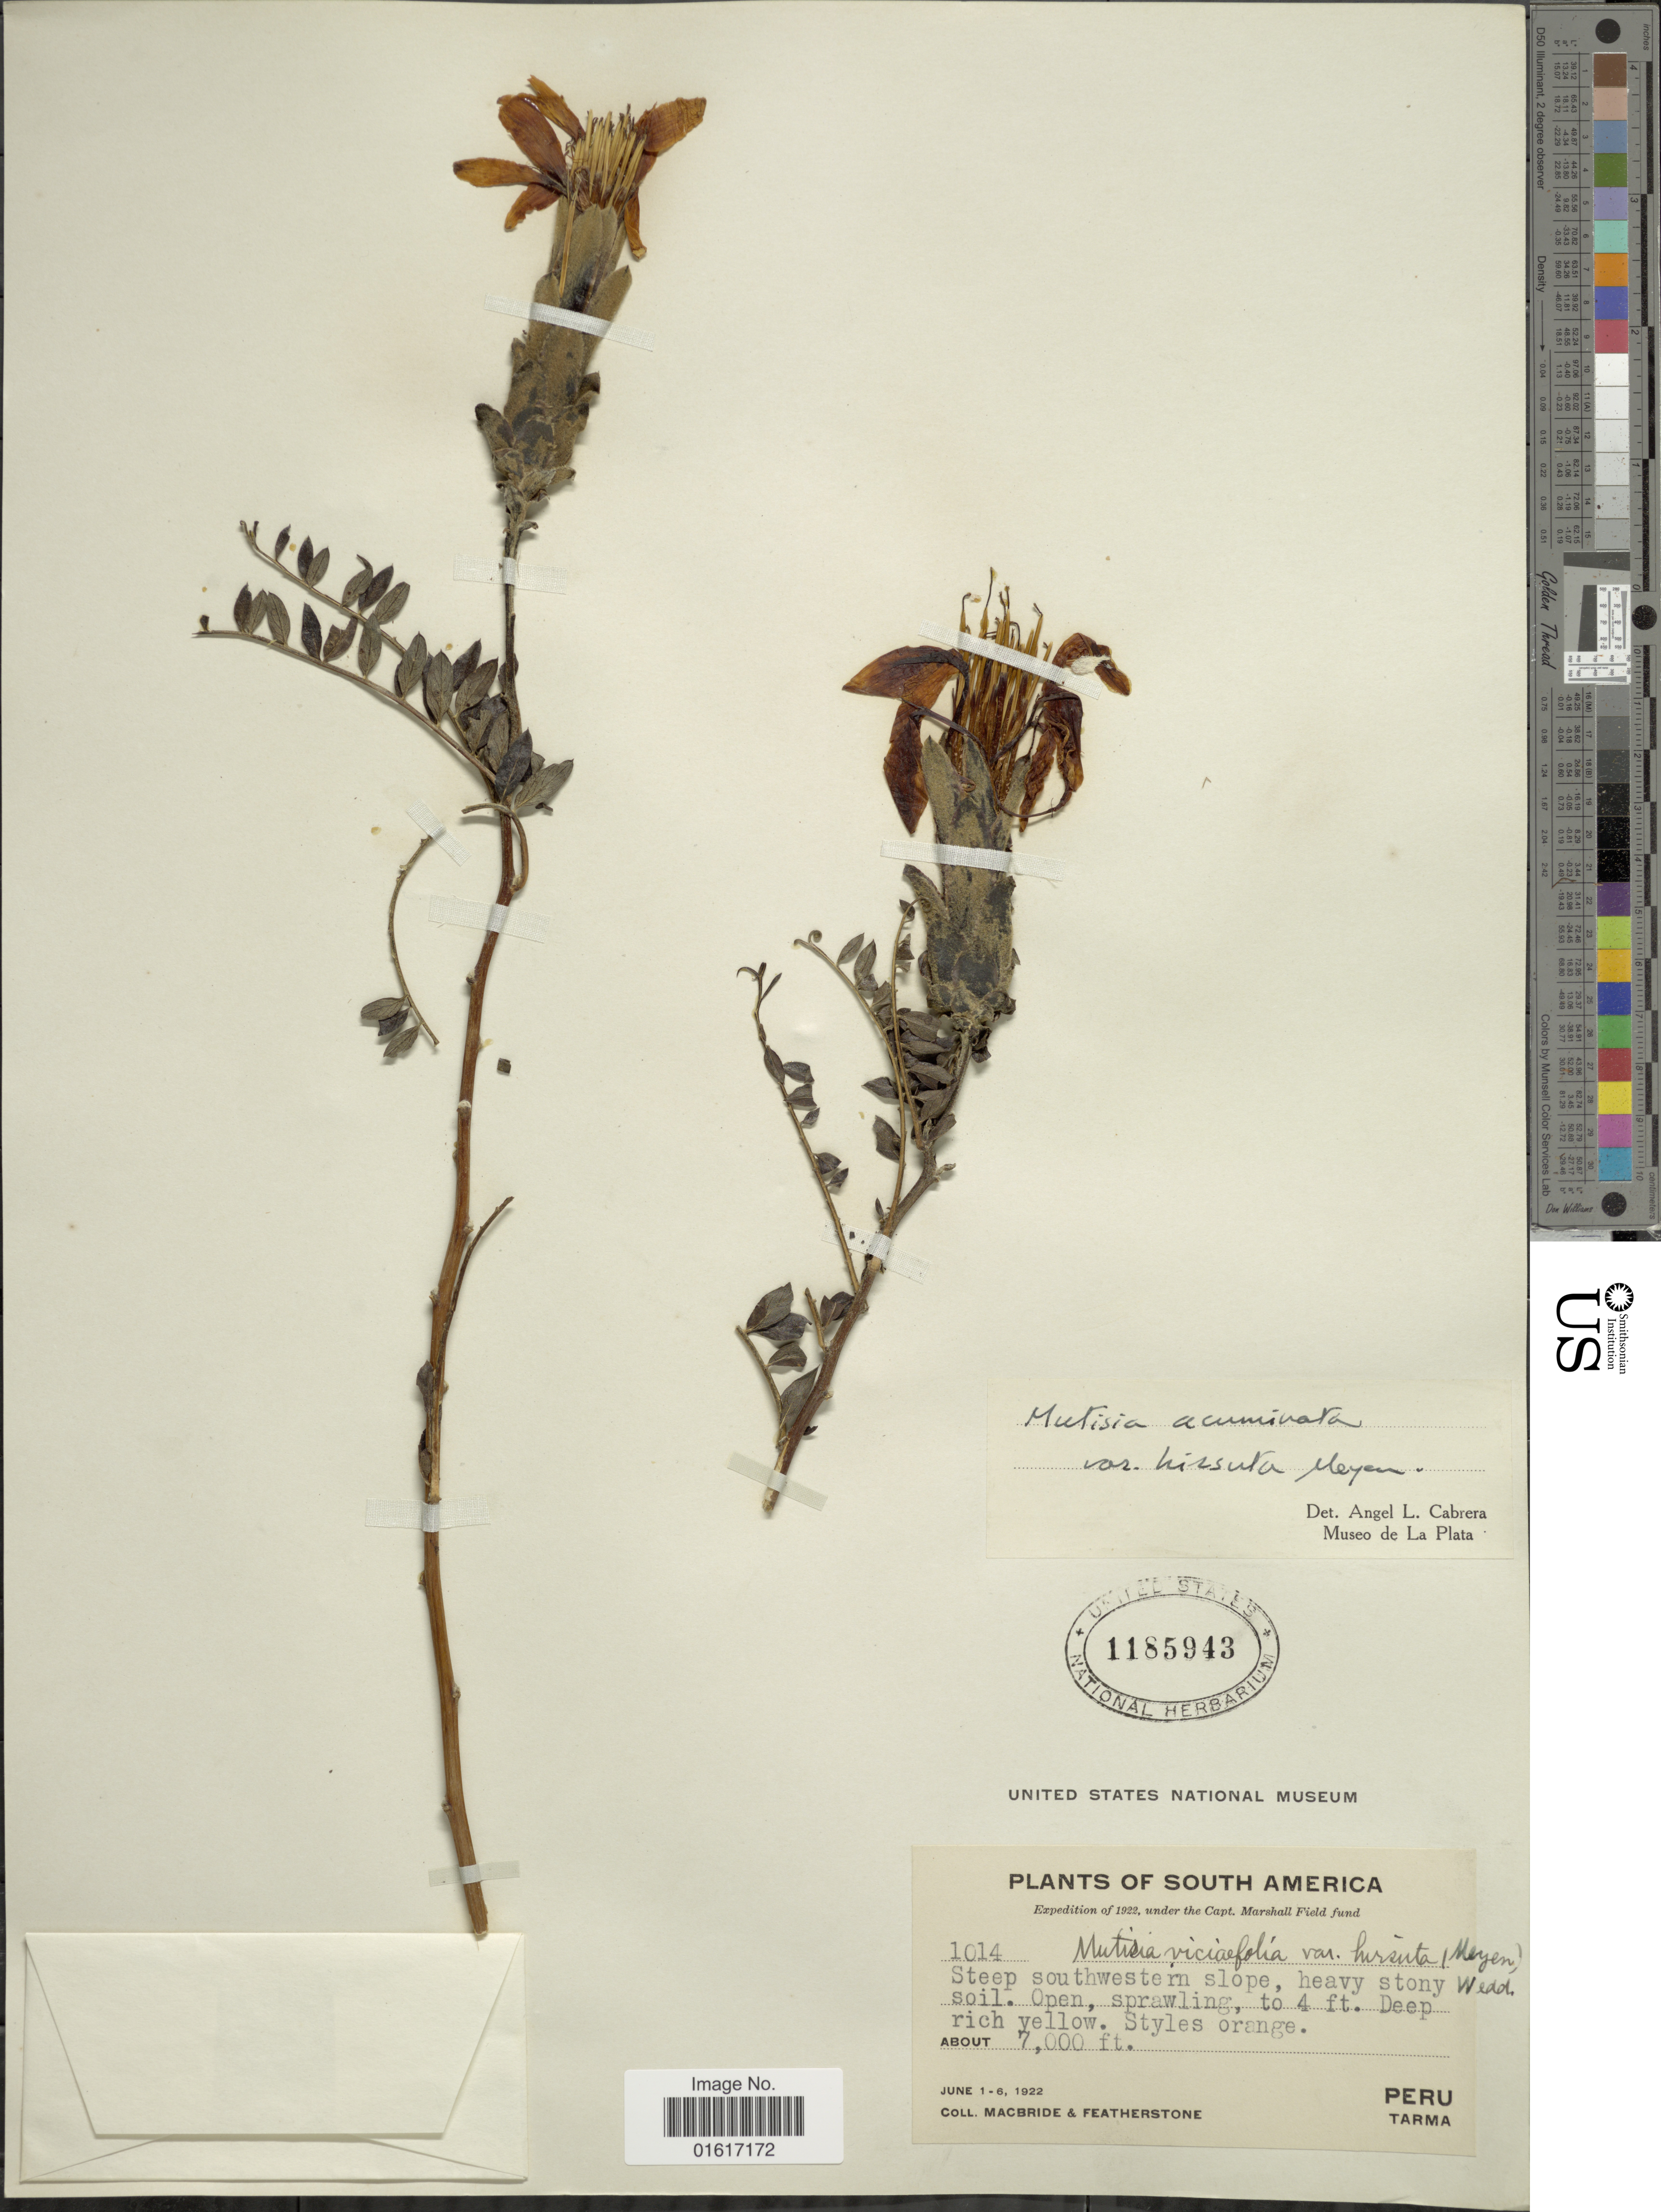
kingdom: Plantae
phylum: Tracheophyta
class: Magnoliopsida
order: Asterales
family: Asteraceae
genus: Mutisia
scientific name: Mutisia acuminata var. hirsuta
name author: (Meyen) Cabrera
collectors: Macbride, -- & -. Featherstone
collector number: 1014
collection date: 1922-06-01/1922-06-06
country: Peru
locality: Tarma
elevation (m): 2134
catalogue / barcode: US 1185943